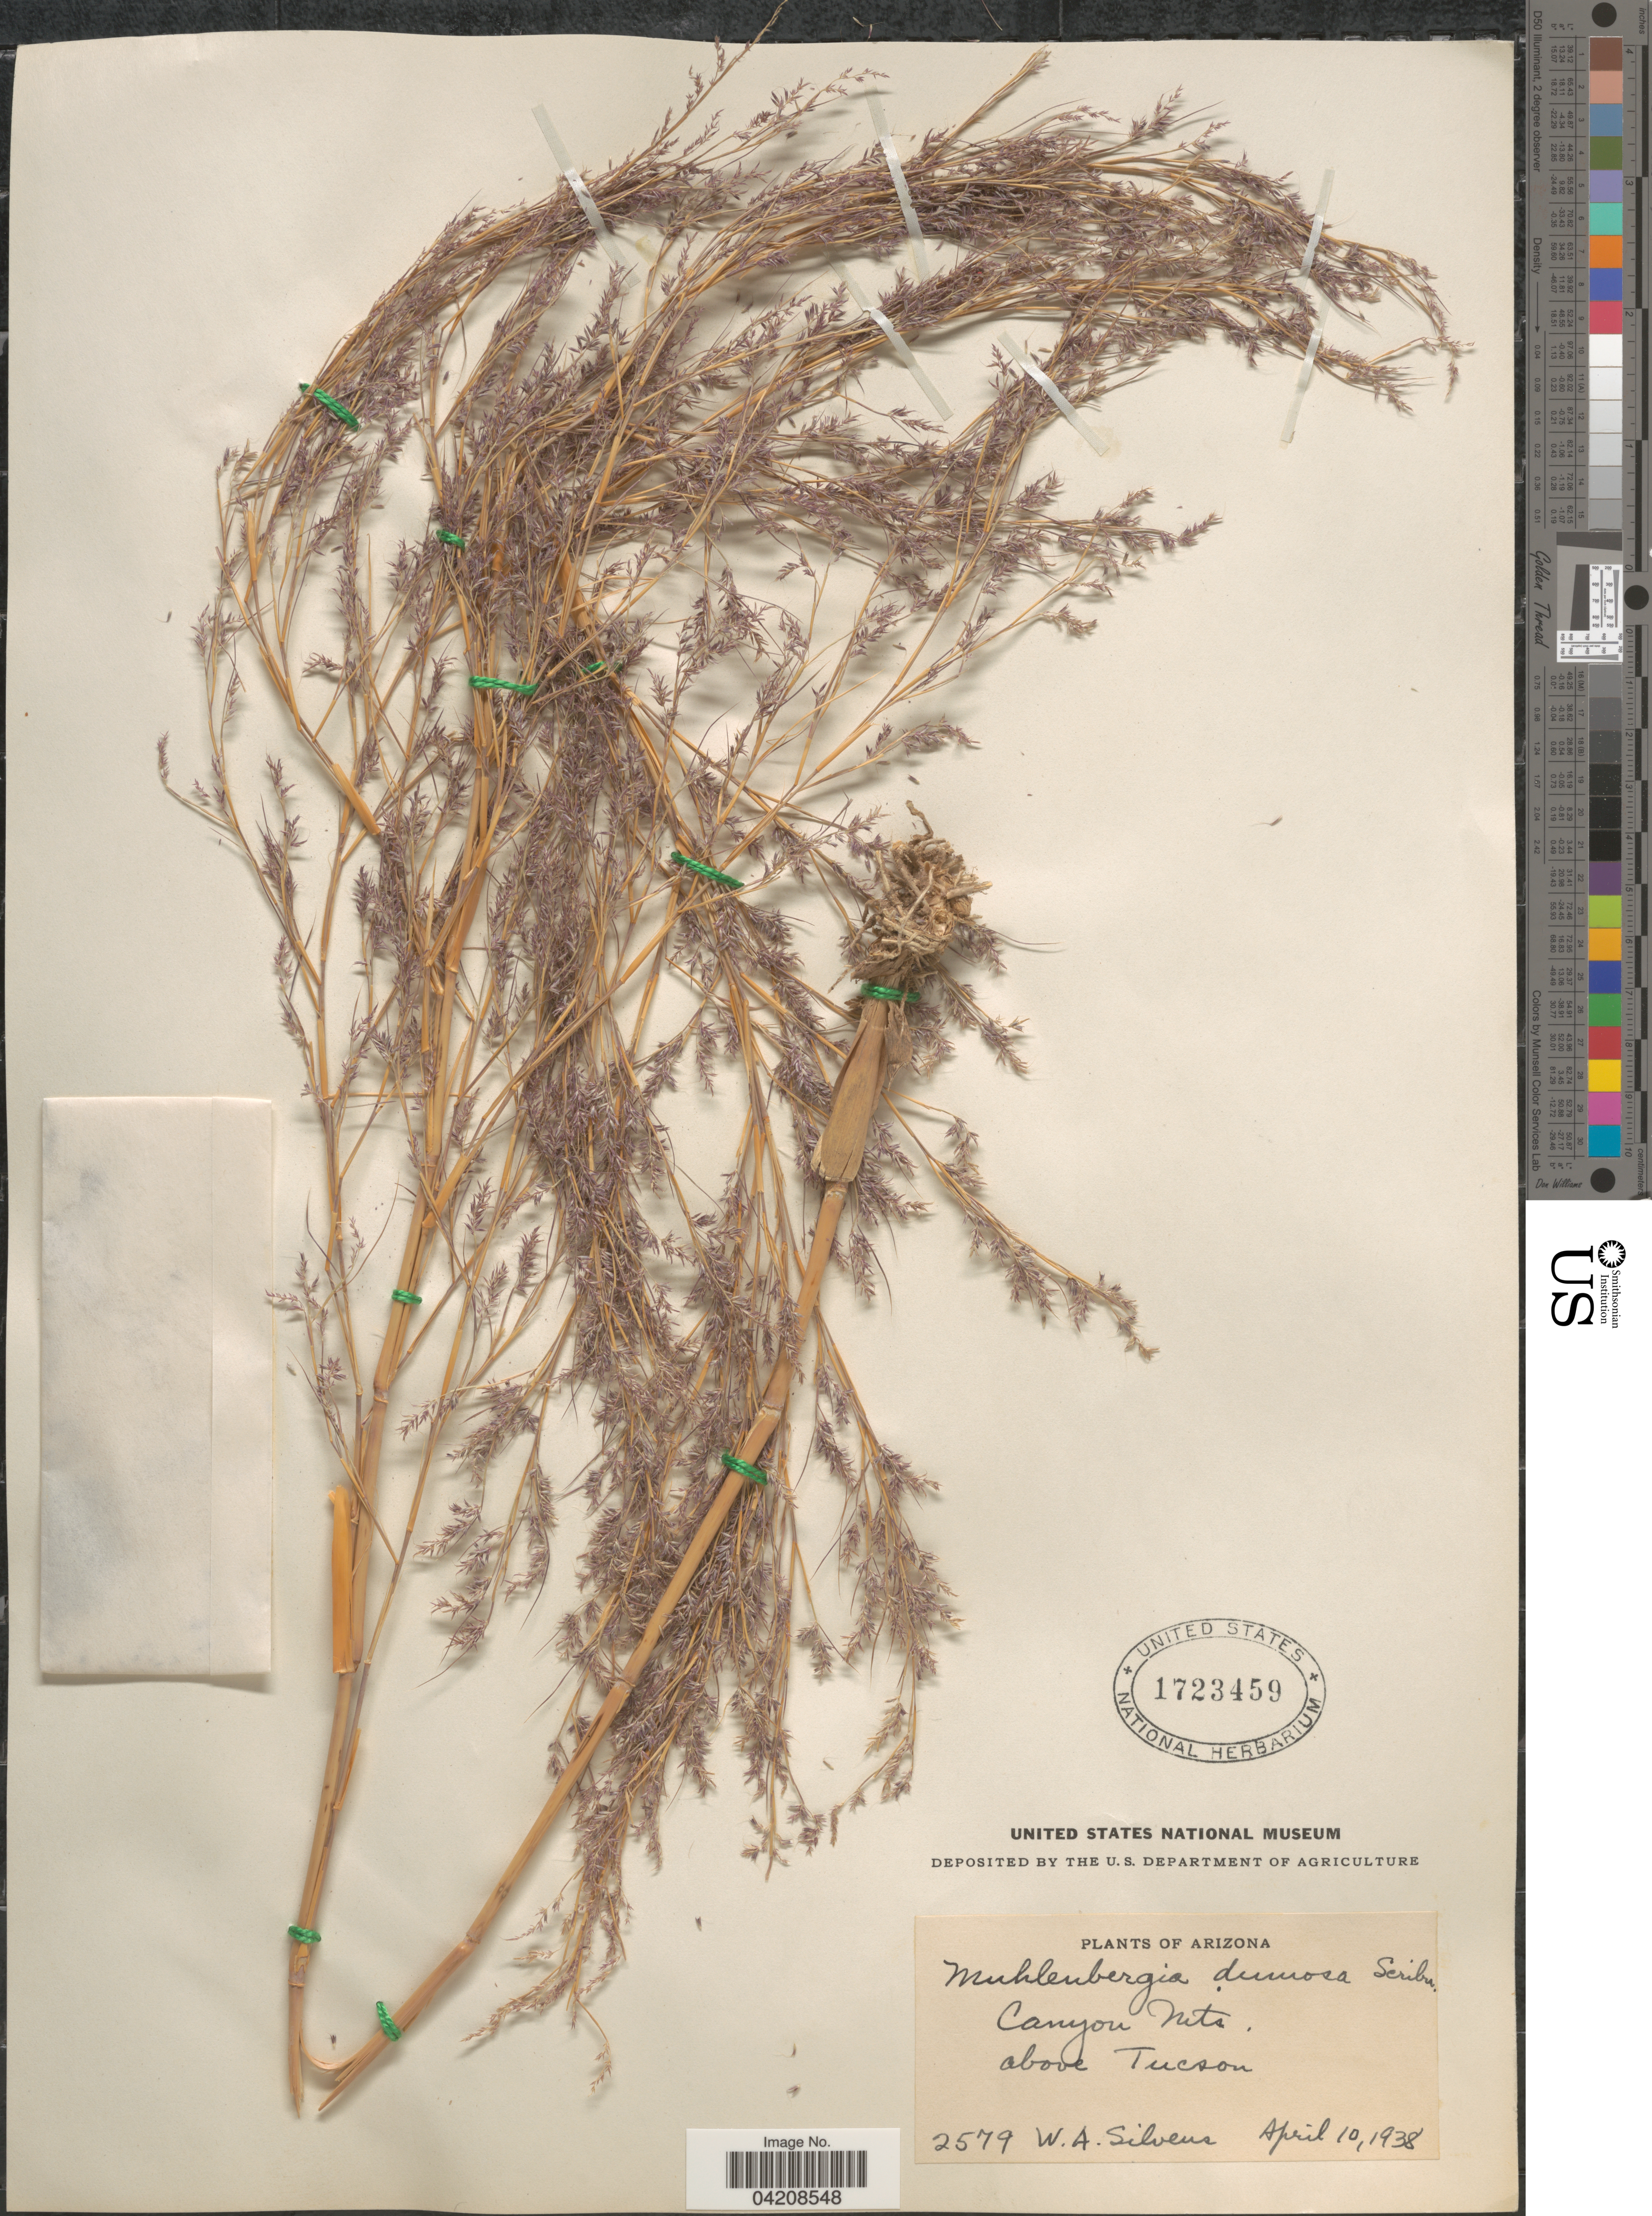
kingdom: Plantae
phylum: Tracheophyta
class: Liliopsida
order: Poales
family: Poaceae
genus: Muhlenbergia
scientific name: Muhlenbergia dumosa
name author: Scribn. ex Vasey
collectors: W. Silveus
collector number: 2579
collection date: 1938-04-10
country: United States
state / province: Arizona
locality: Canyon Mts. above Tucson.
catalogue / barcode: US 1723459